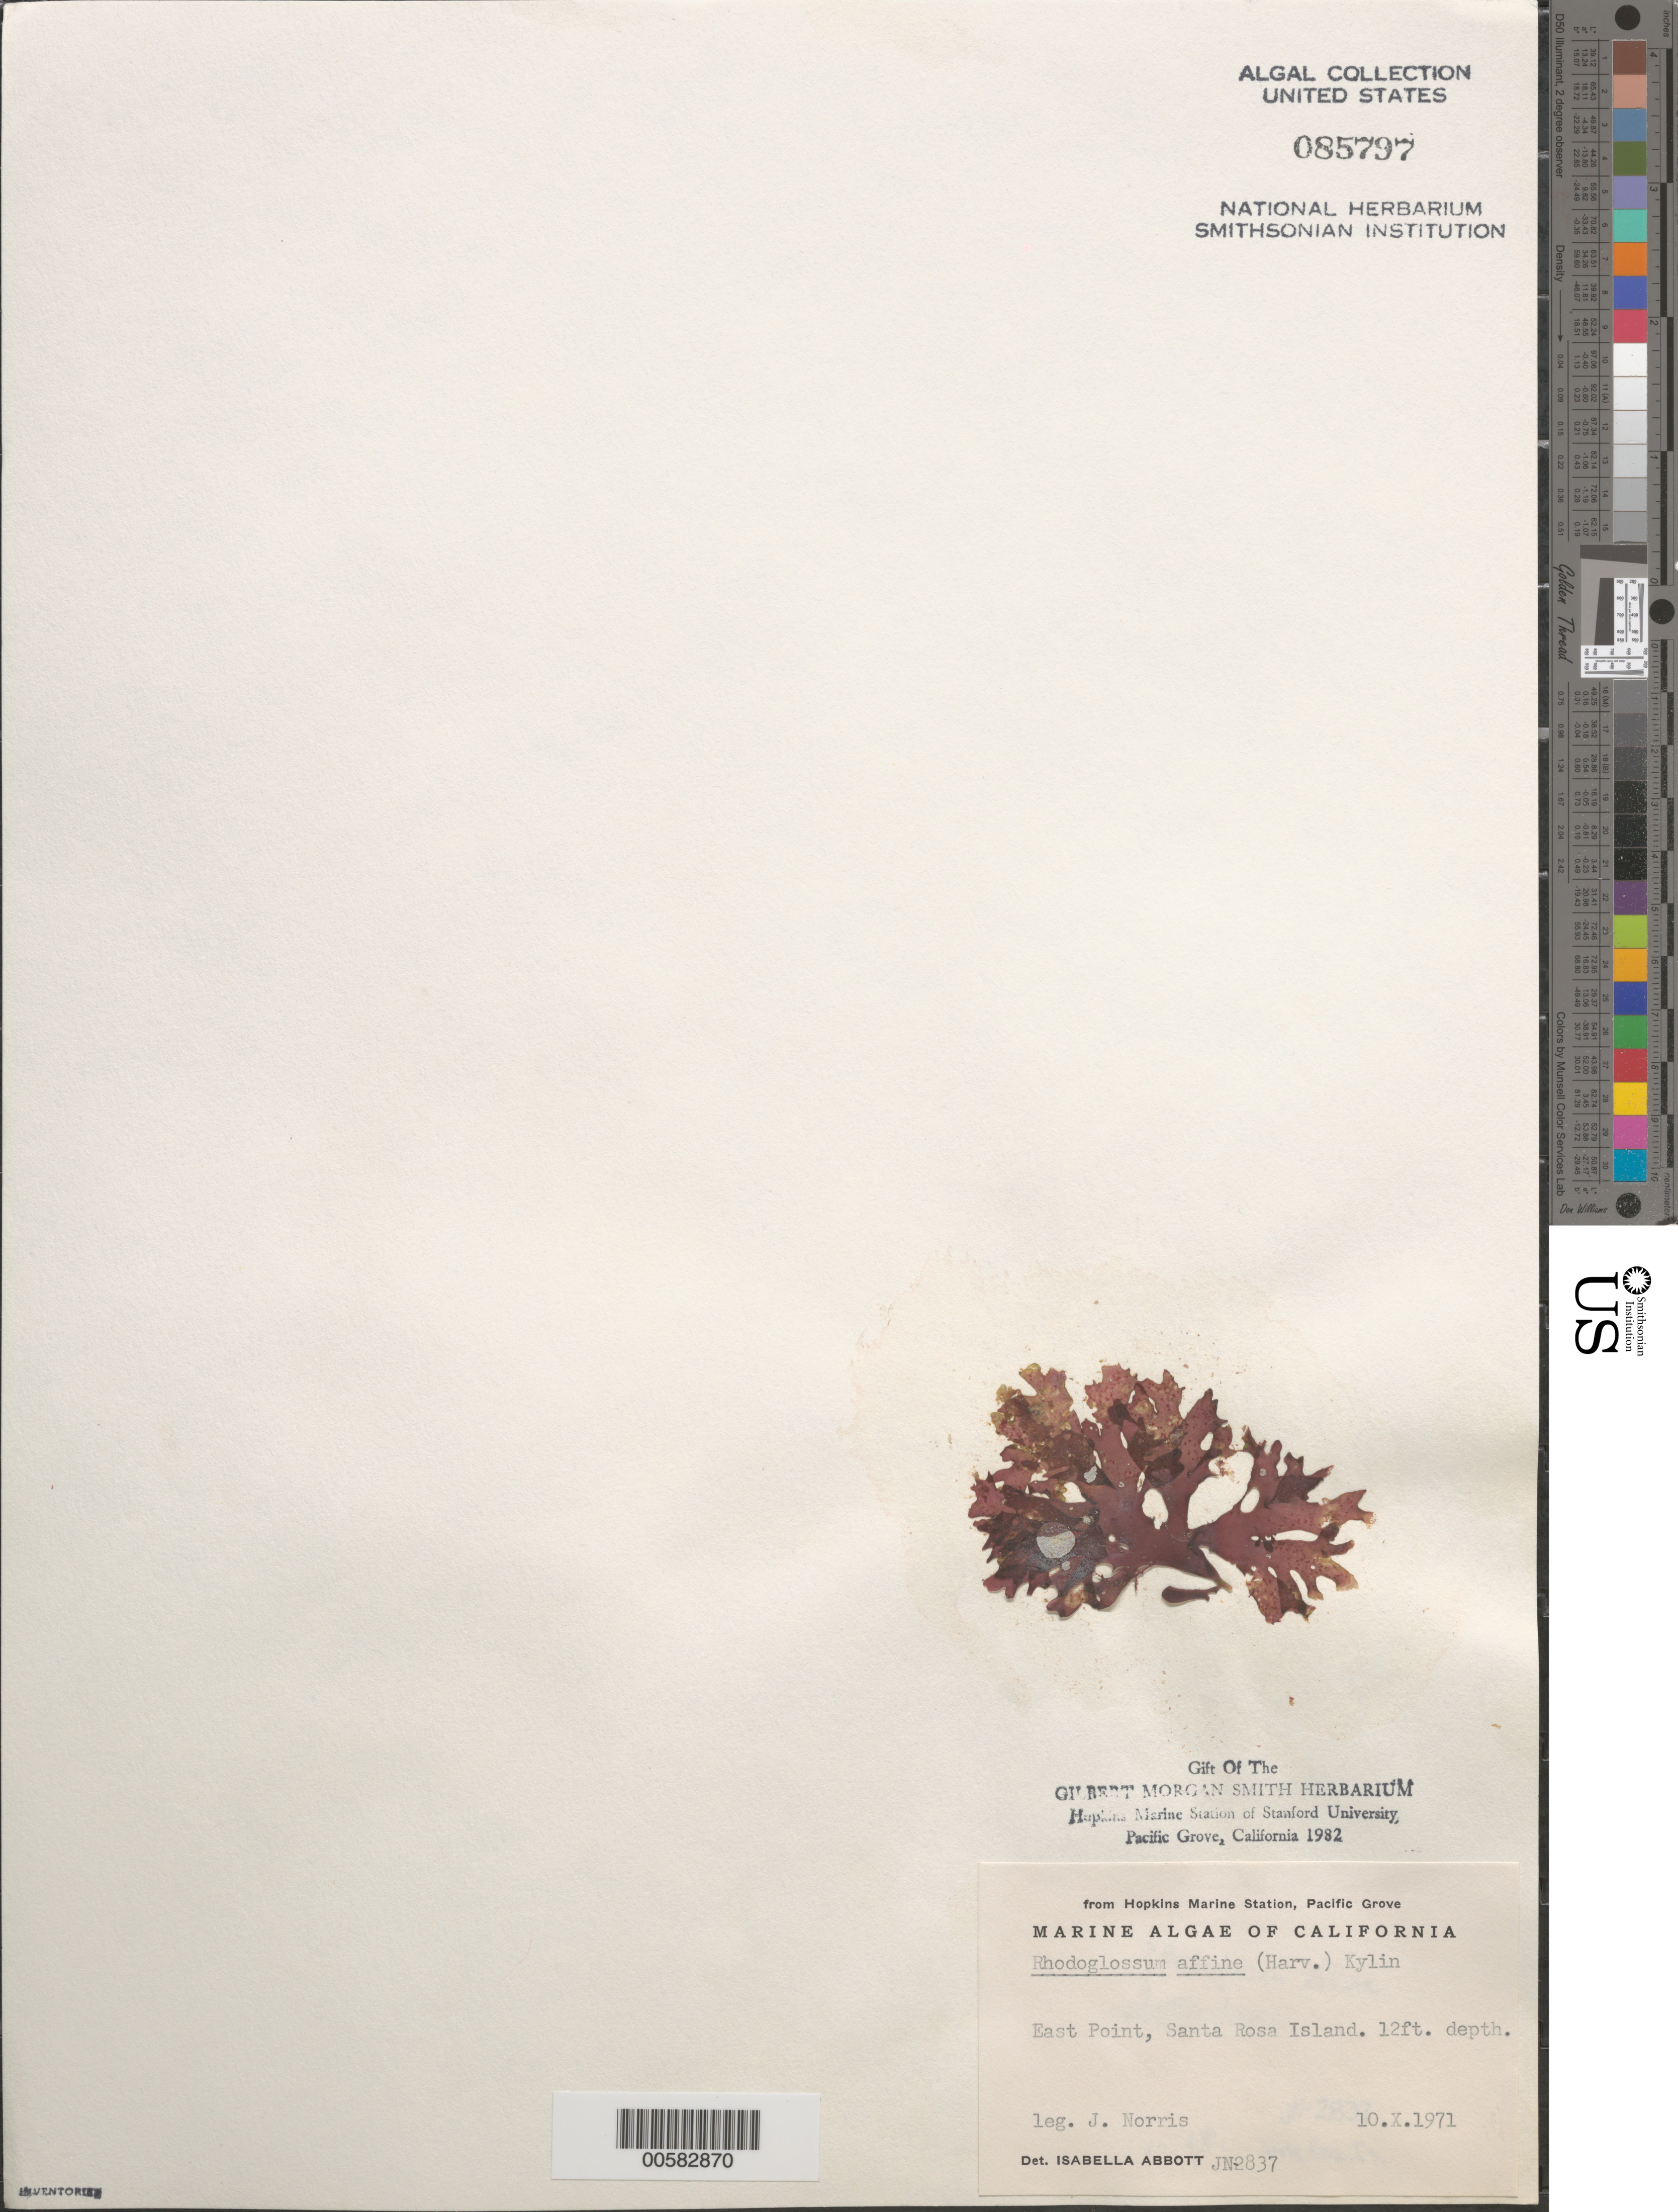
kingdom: Plantae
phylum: Rhodophyta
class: Florideophyceae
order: Gigartinales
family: Gigartinaceae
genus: Mazzaella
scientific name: Mazzaella affinis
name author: (Harvey) Fredericq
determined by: Algae name updating Project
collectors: J. N. Norris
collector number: JN-2837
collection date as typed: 10 Oct 1971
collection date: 1971-10-10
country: United States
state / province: California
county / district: Santa Barbara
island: Santa Rosa Island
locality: East Point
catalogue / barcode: US 85797